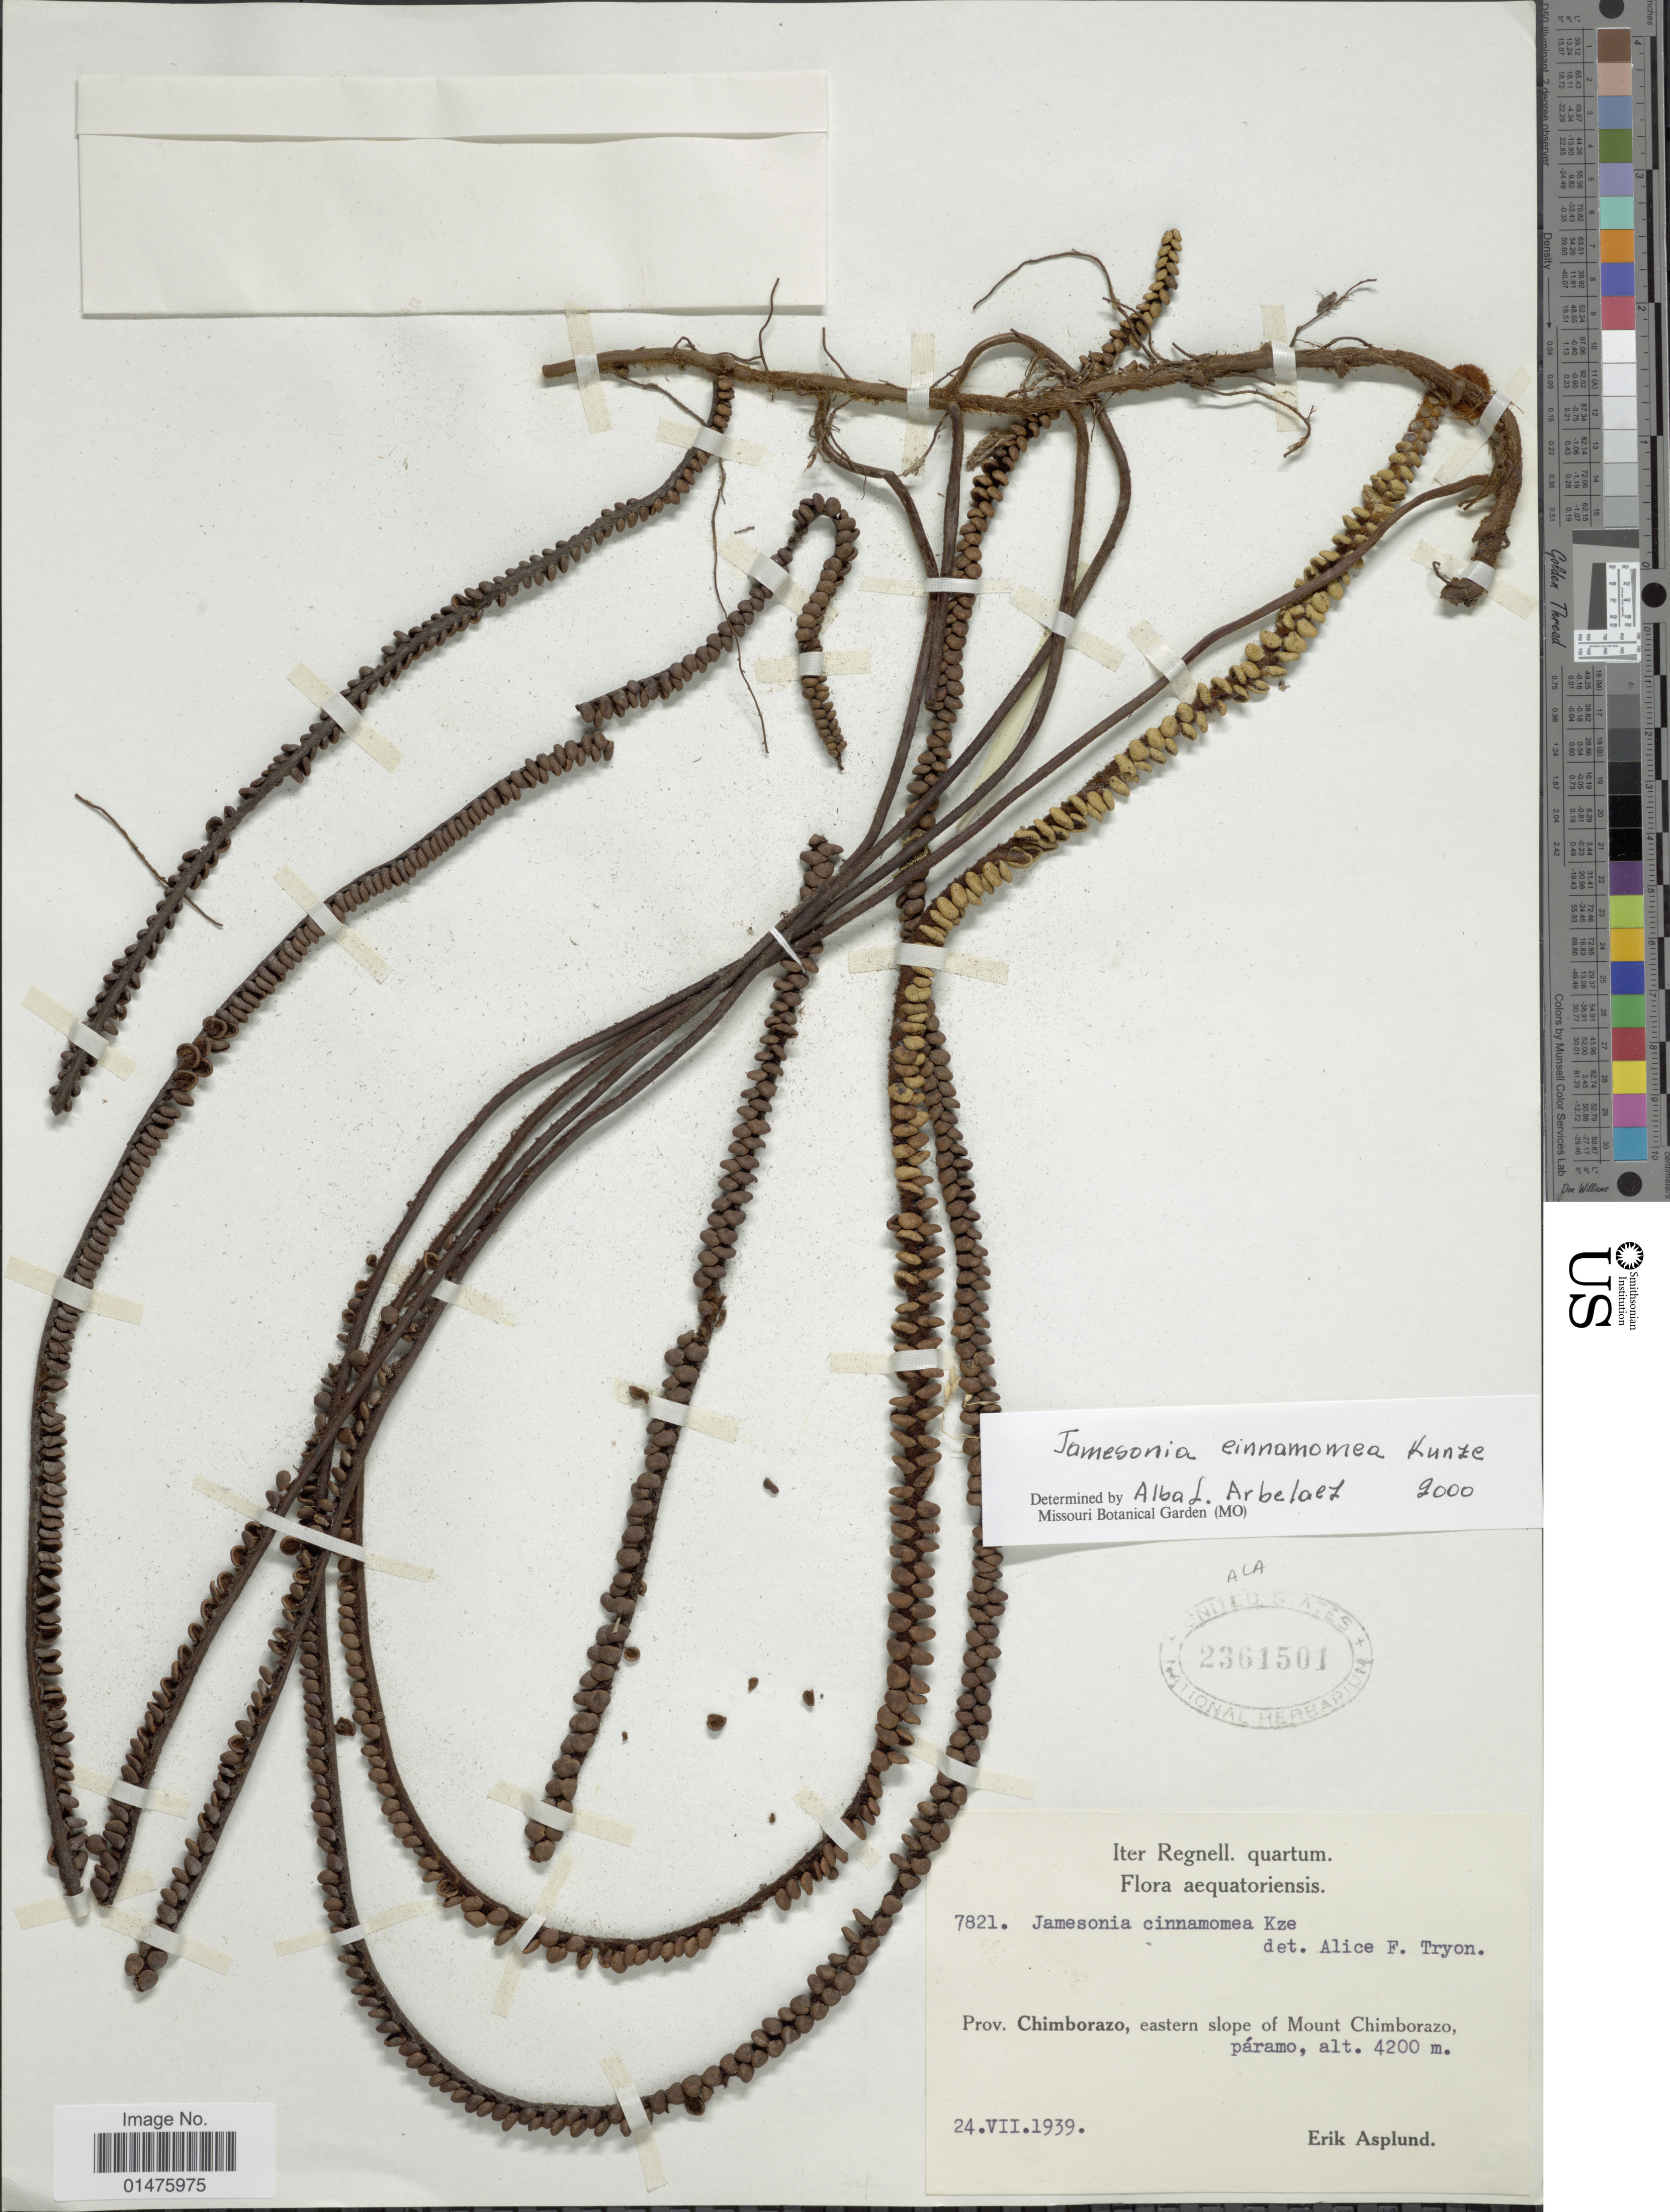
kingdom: Plantae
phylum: Tracheophyta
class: Polypodiopsida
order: Polypodiales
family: Pteridaceae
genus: Jamesonia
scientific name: Jamesonia cinnamomea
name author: Kunze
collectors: E. Asplund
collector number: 7821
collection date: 1939-07-24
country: Ecuador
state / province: Chimborazo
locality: Eastern slope of Mount Chimborazo, páramo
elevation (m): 4200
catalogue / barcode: US 2361501